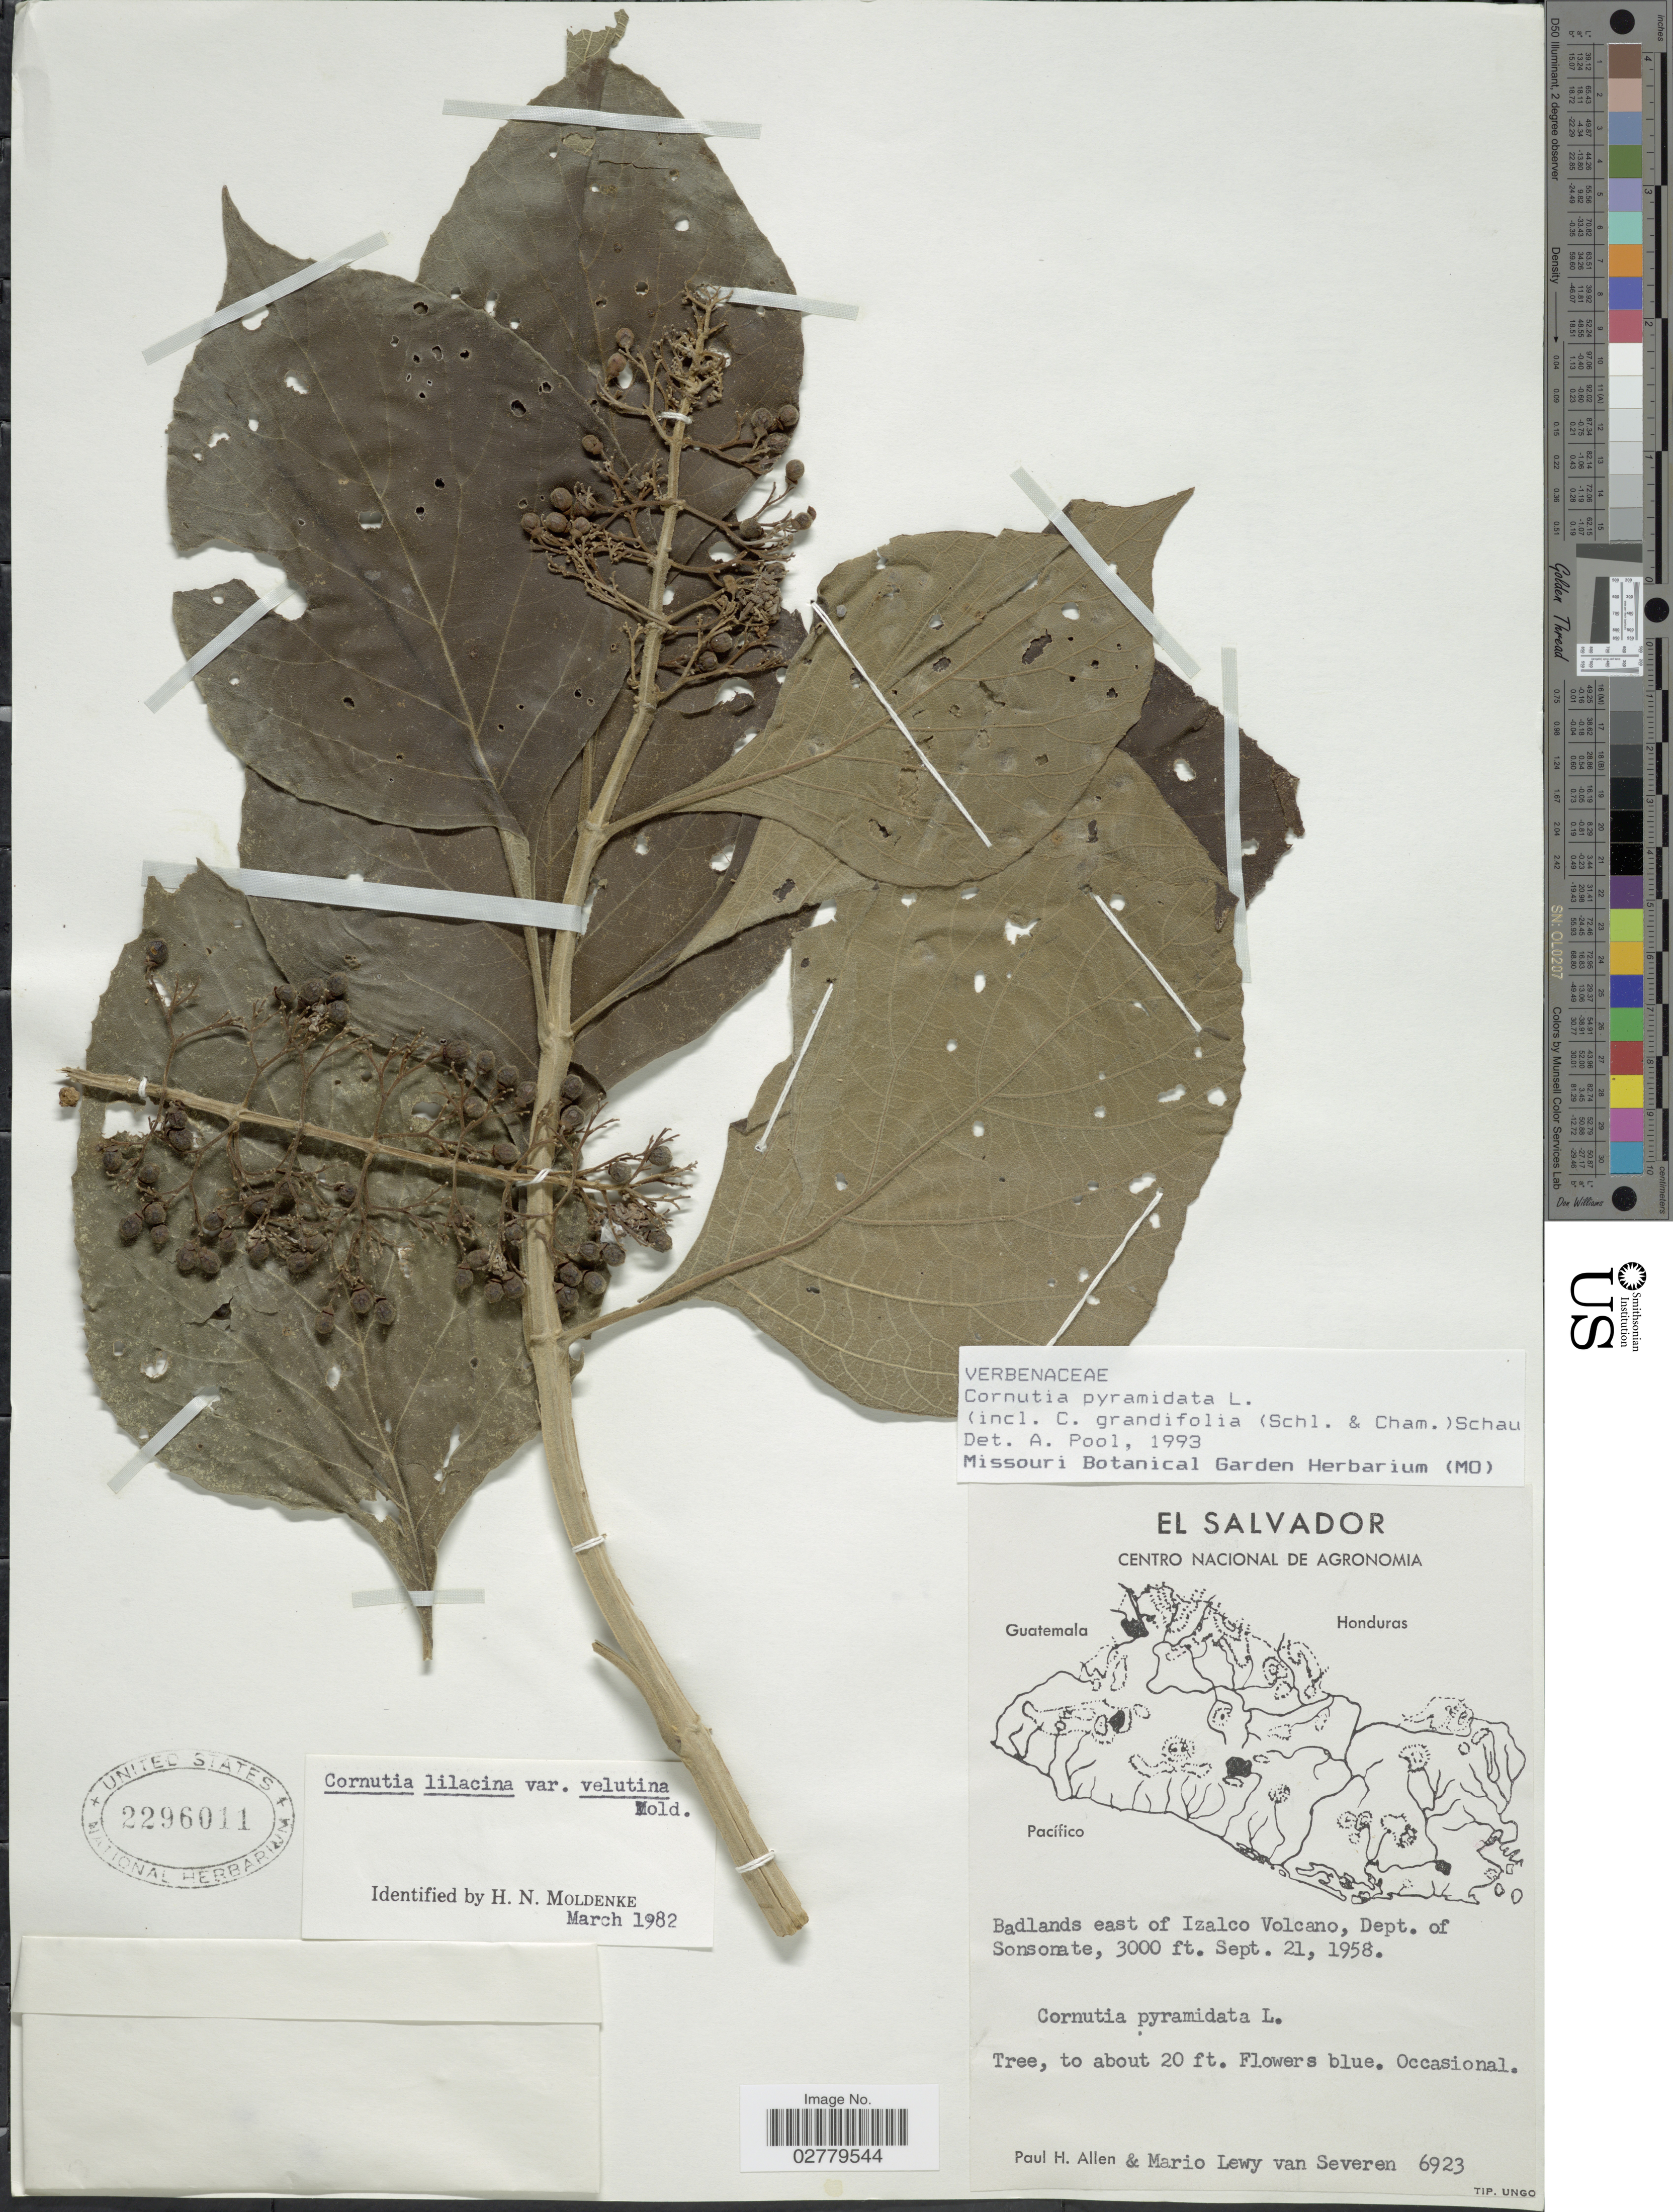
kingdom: Plantae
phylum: Tracheophyta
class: Magnoliopsida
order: Lamiales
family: Lamiaceae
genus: Cornutia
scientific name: Cornutia pyramidata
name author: L.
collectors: P. H. Allen & M. Van Severen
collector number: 6923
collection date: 1958-09-21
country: El Salvador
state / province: Sonsonate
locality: Badlands east of Izalco Volcano, Dept. of Sonsonate.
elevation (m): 914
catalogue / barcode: US 2296011